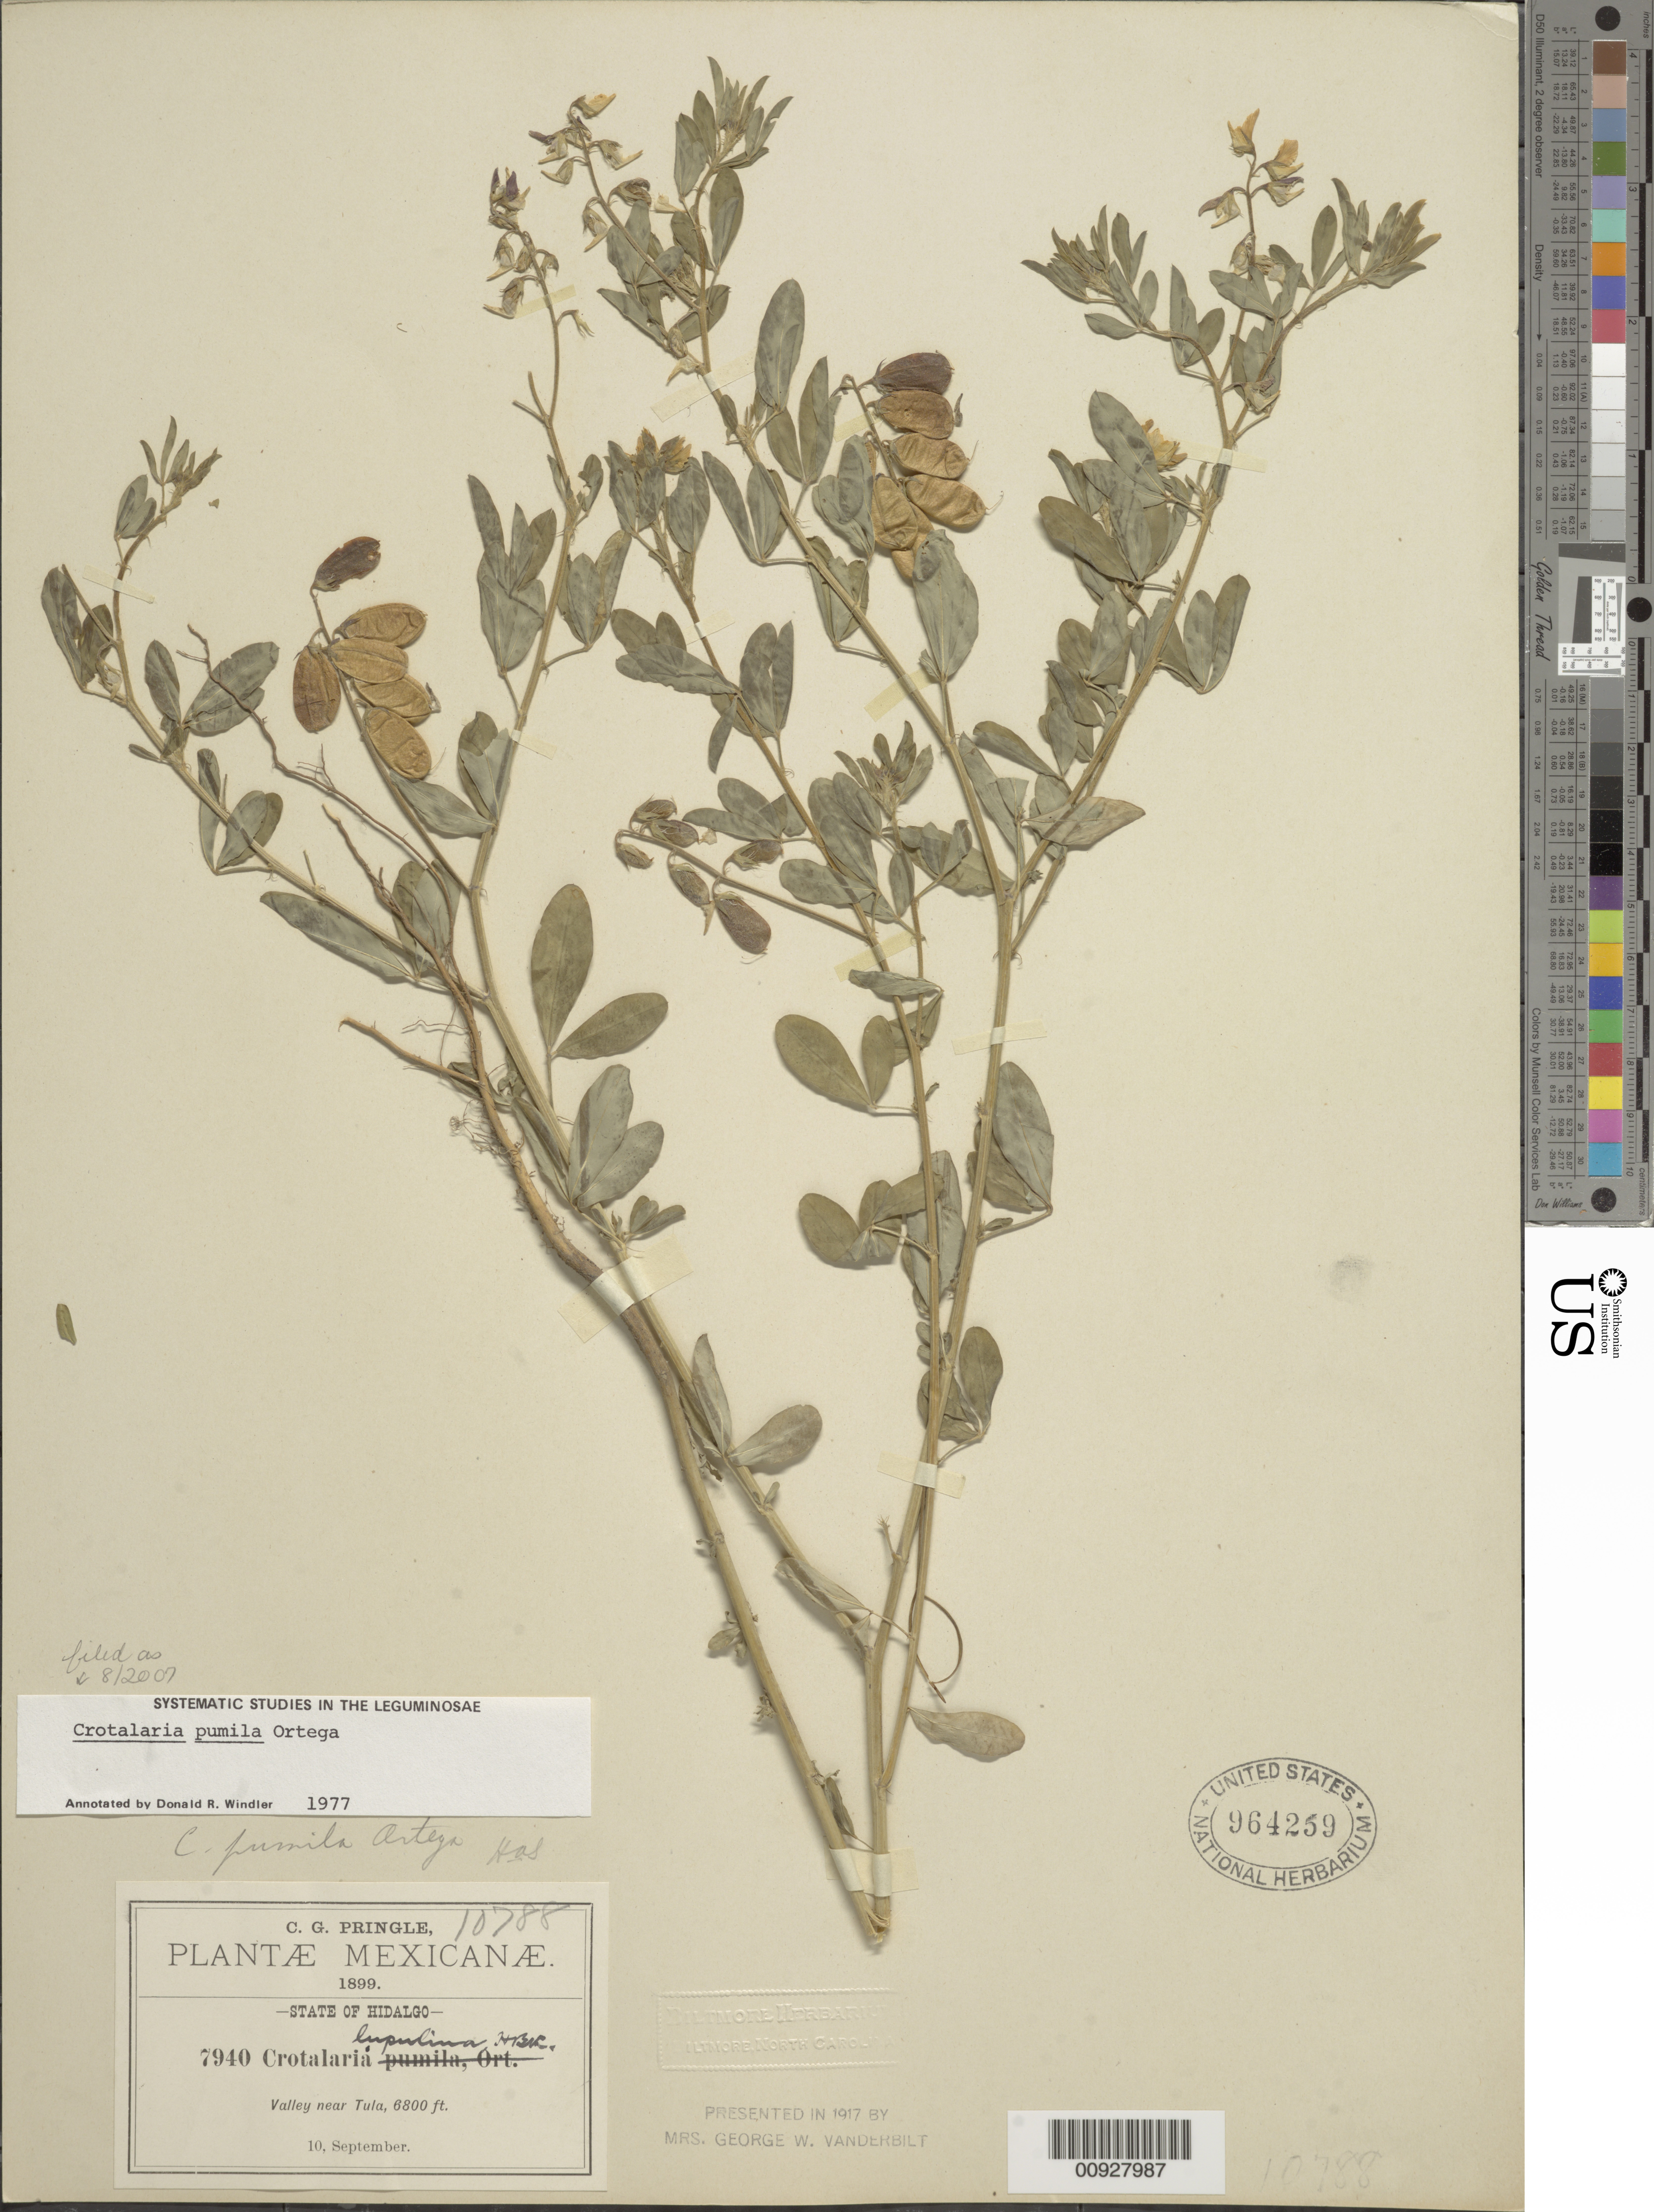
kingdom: Plantae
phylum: Tracheophyta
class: Magnoliopsida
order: Fabales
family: Fabaceae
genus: Crotalaria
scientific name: Crotalaria pumila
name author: Ortega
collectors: C. G. Pringle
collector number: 7940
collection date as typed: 10 Sep 1899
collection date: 1899-09-10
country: Mexico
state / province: Hidalgo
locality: Valley near Tula, State of Hidalgo.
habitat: Valley.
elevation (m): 2073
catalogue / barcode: US 964259